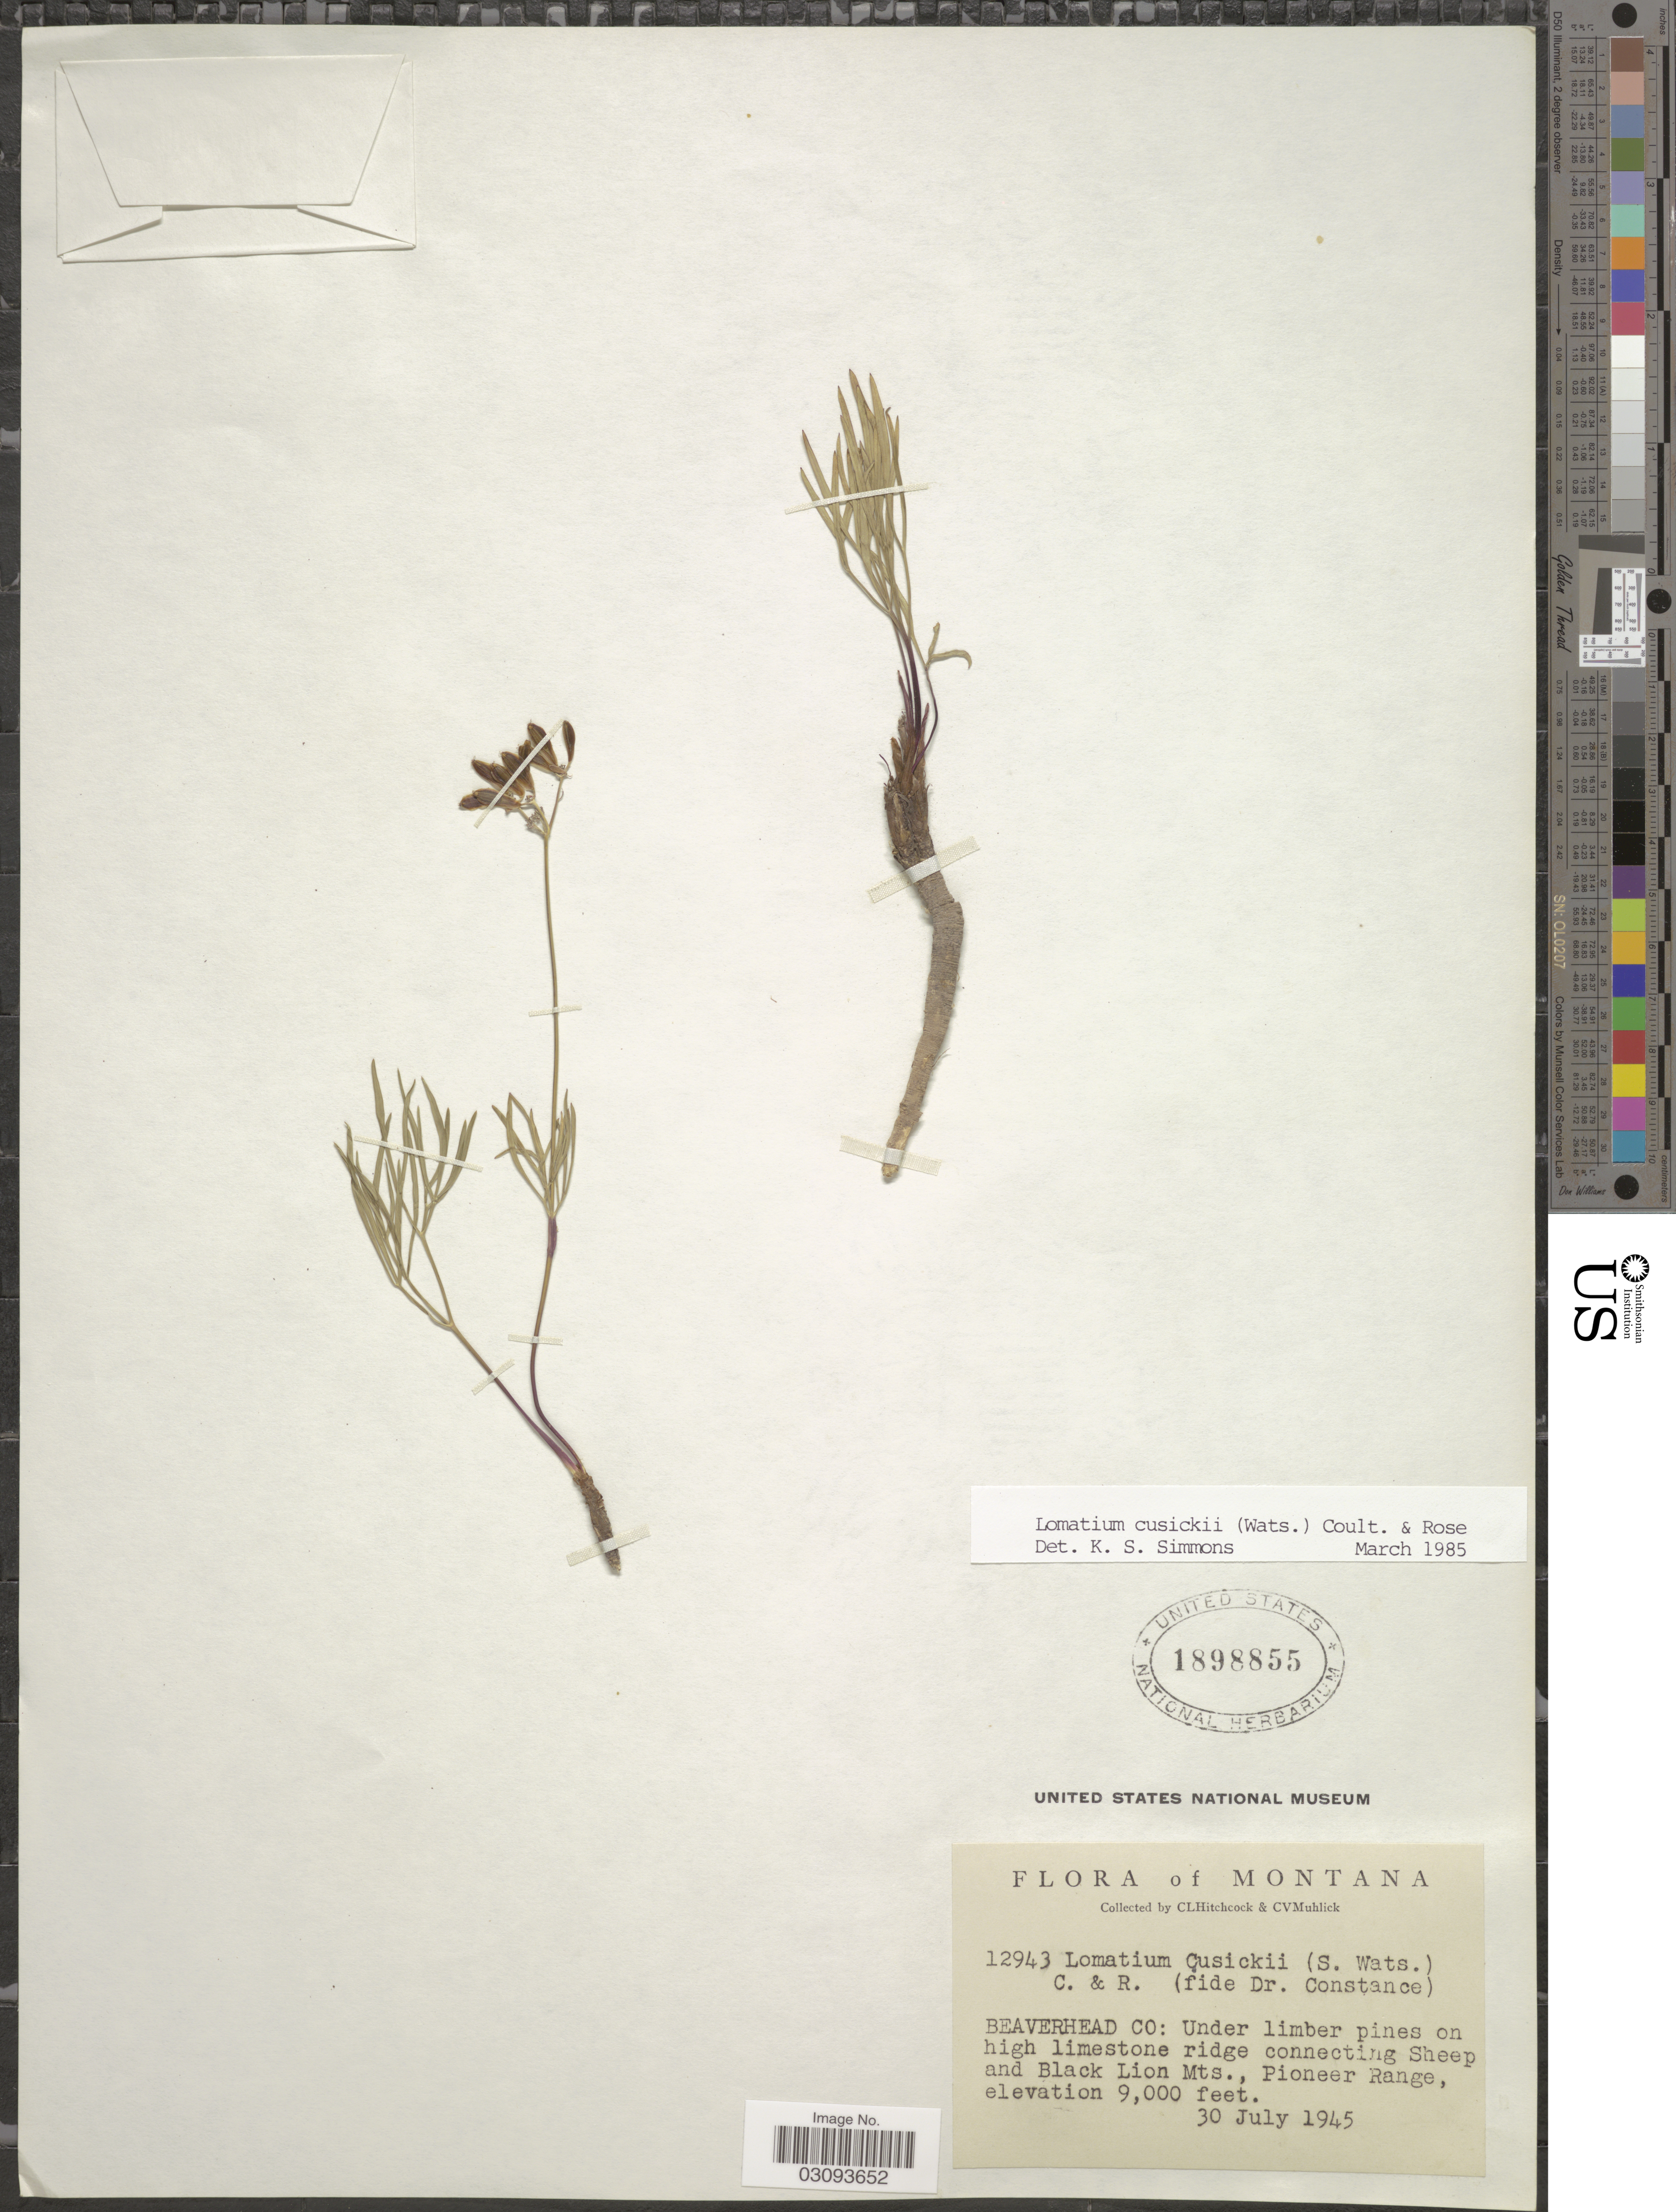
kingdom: Plantae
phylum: Tracheophyta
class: Magnoliopsida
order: Apiales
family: Apiaceae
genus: Lomatium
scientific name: Lomatium cusickii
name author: (S. Watson) J.M. Coult. & Rose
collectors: C. L. Hitchcock & C. V. Muhlick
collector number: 12943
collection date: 1945-07-30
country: United States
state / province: Montana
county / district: Beaverhead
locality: Ridge connecting Sheep and Black Lion Mts., Pioneer Range.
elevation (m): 2743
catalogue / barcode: US 1898855